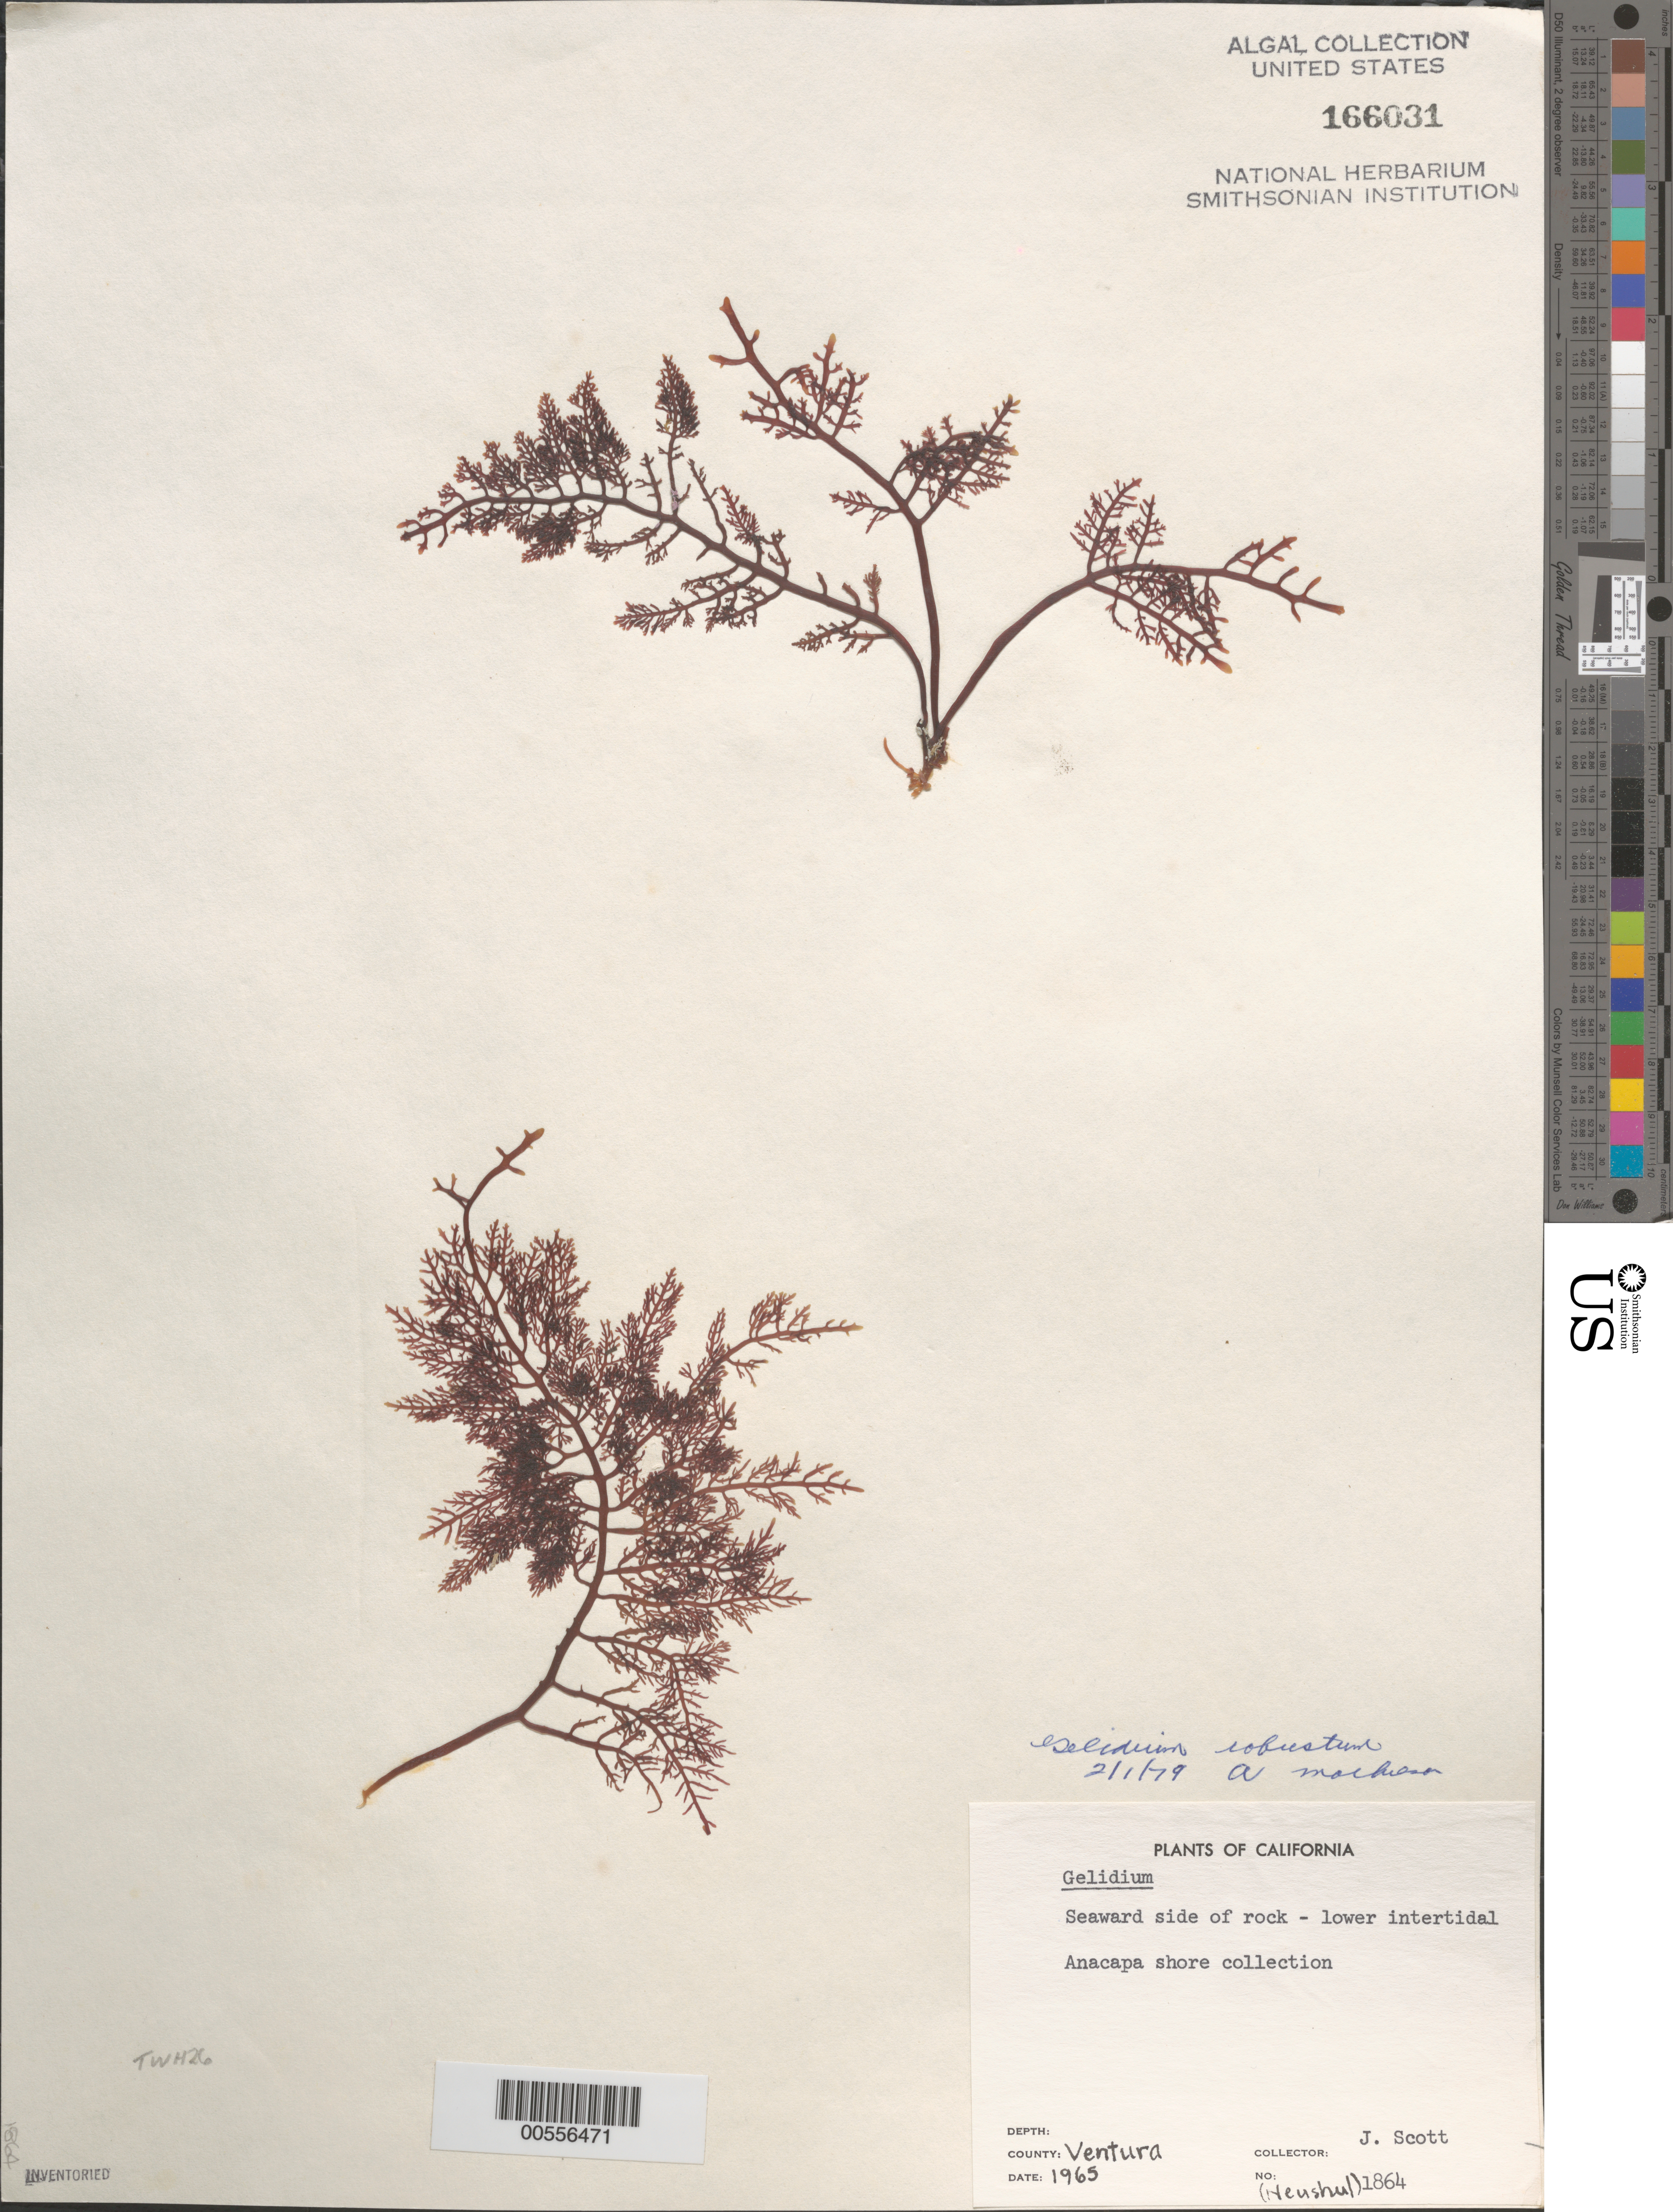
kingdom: Plantae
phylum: Rhodophyta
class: Florideophyceae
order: Gelidiales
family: Gelidiaceae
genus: Gelidium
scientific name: Gelidium robustum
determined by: Mathieson, A. C.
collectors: J. Scott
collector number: Neushul 1864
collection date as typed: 1965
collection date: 1965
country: United States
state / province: California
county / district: Ventura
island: Anacapa Island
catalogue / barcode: US 166031